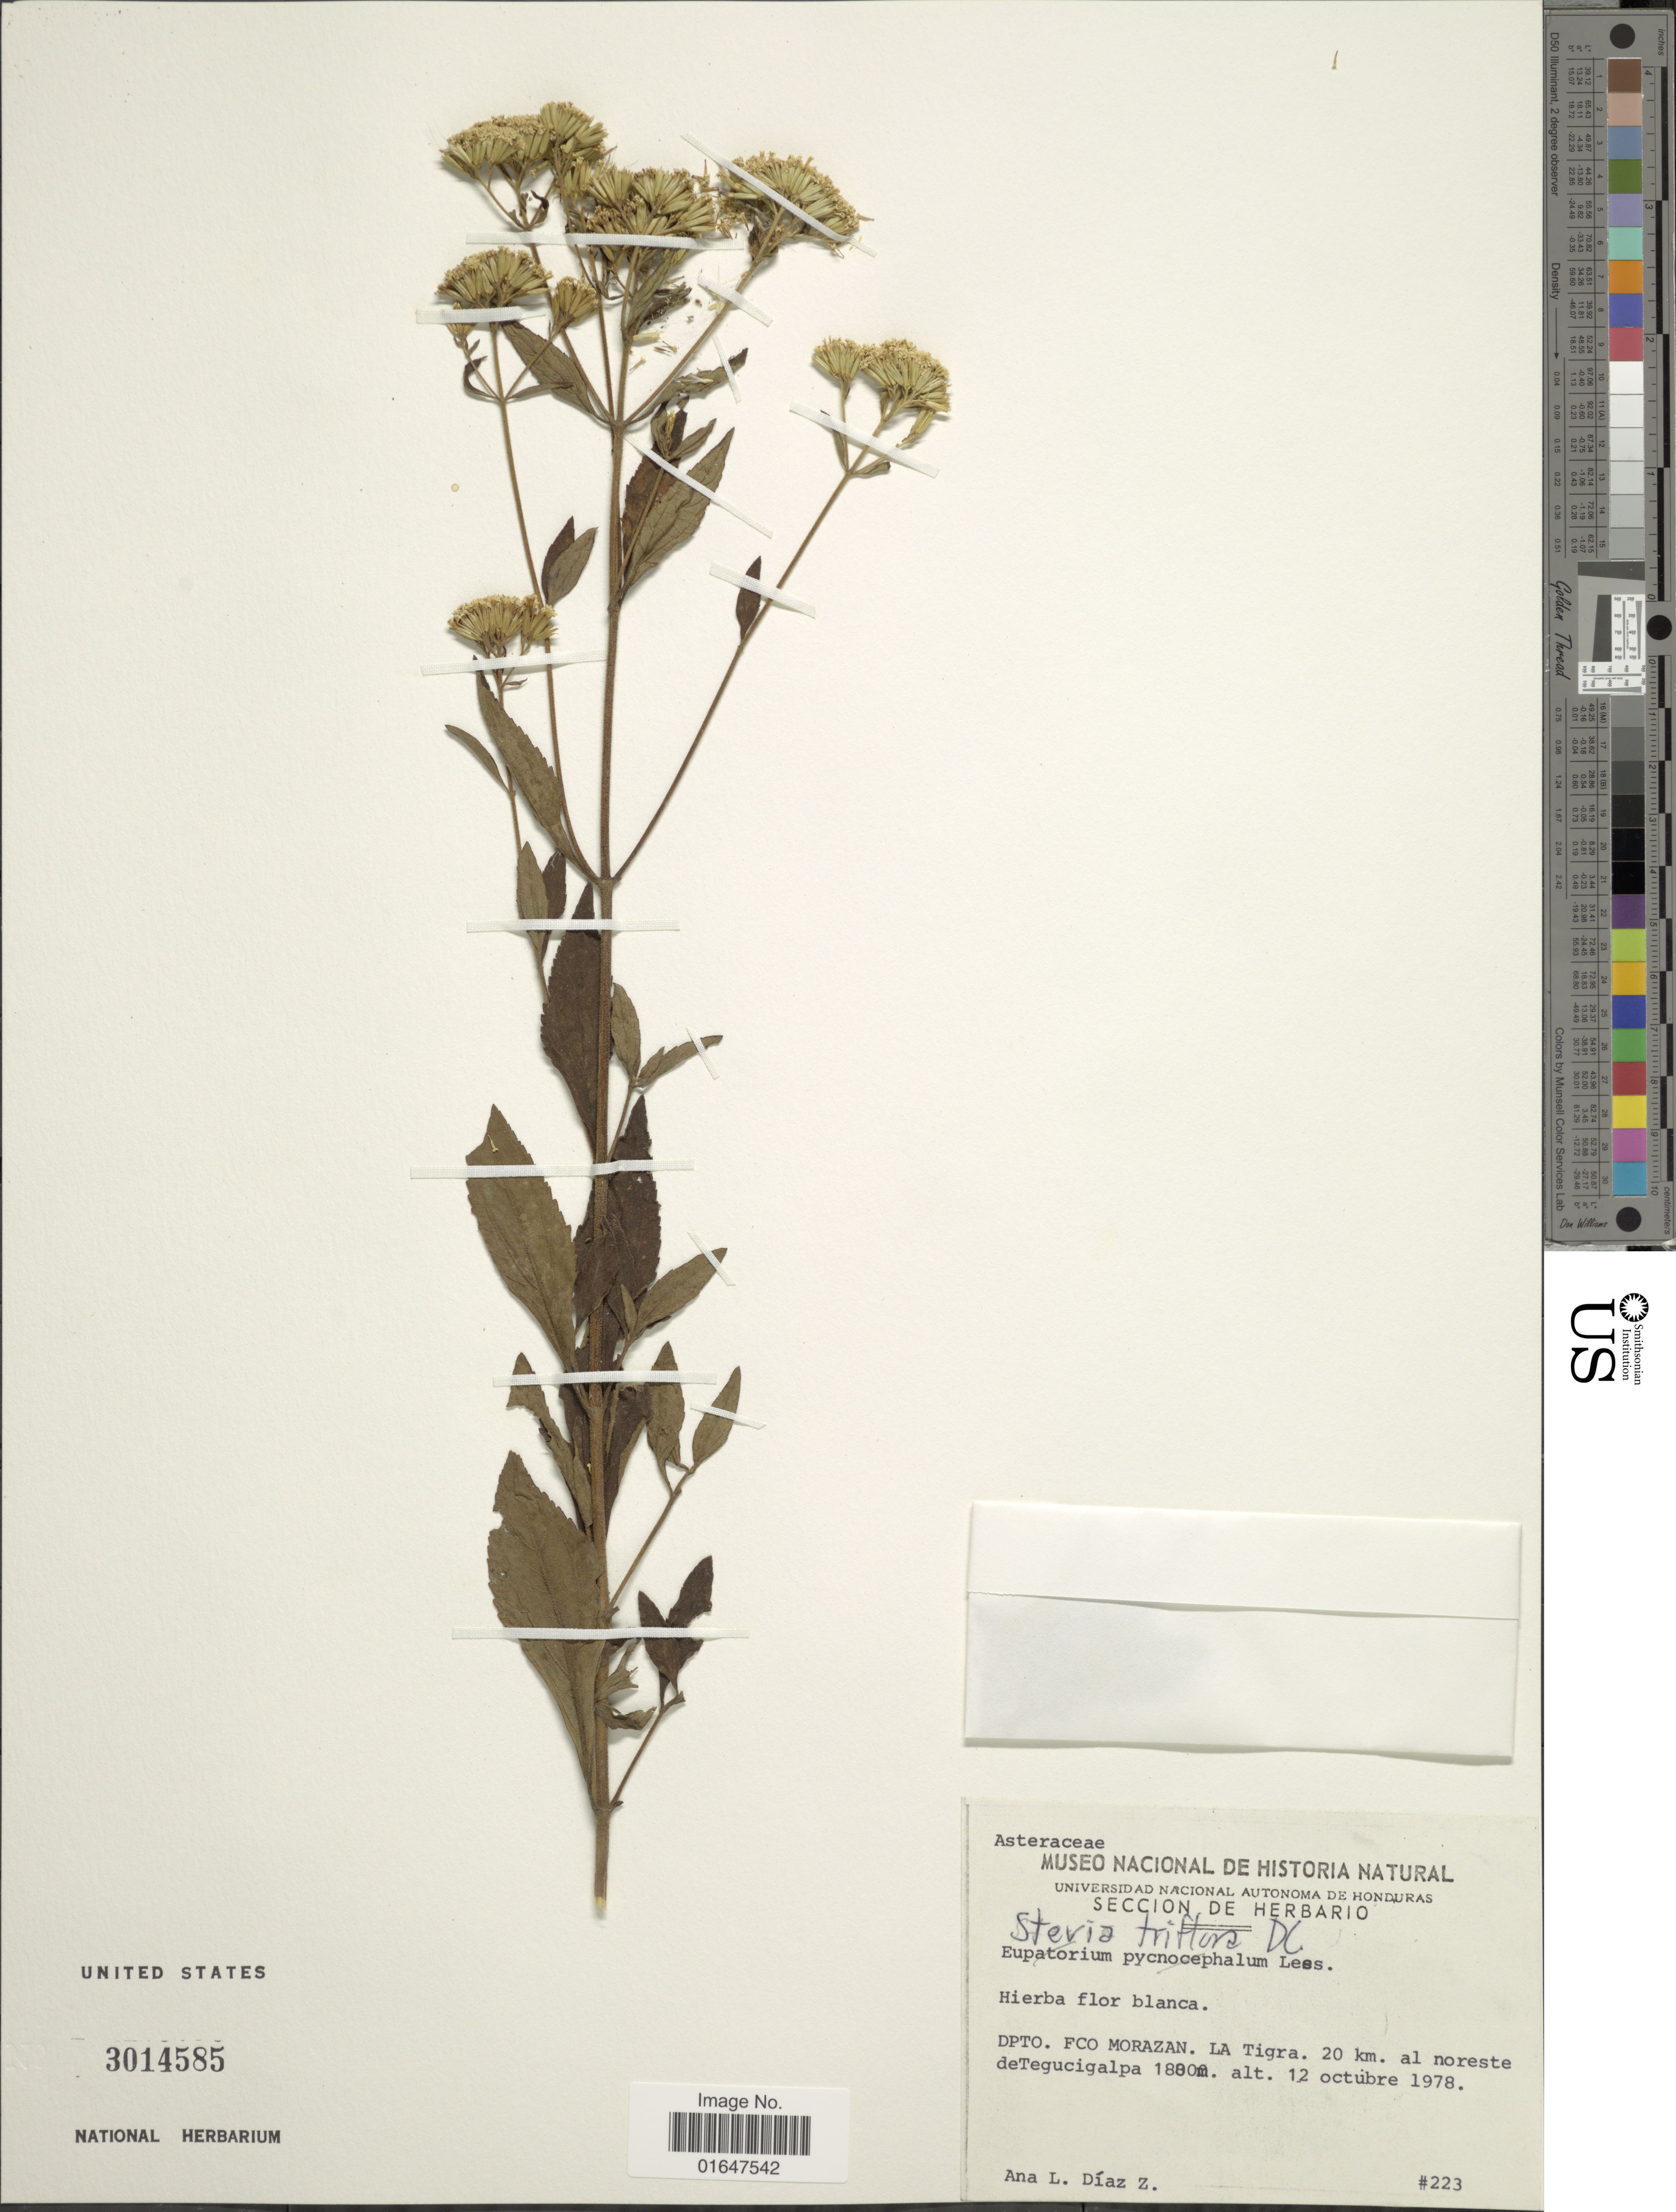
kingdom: Plantae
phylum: Tracheophyta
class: Magnoliopsida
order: Asterales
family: Asteraceae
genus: Stevia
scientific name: Stevia triflora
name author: DC.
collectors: A. Diaz Z.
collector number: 223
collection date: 1978-10-12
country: Honduras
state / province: Fco. Morazán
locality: La Tigra, 20 km al noreste de Tegucigalpa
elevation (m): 1800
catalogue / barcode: US 3014585